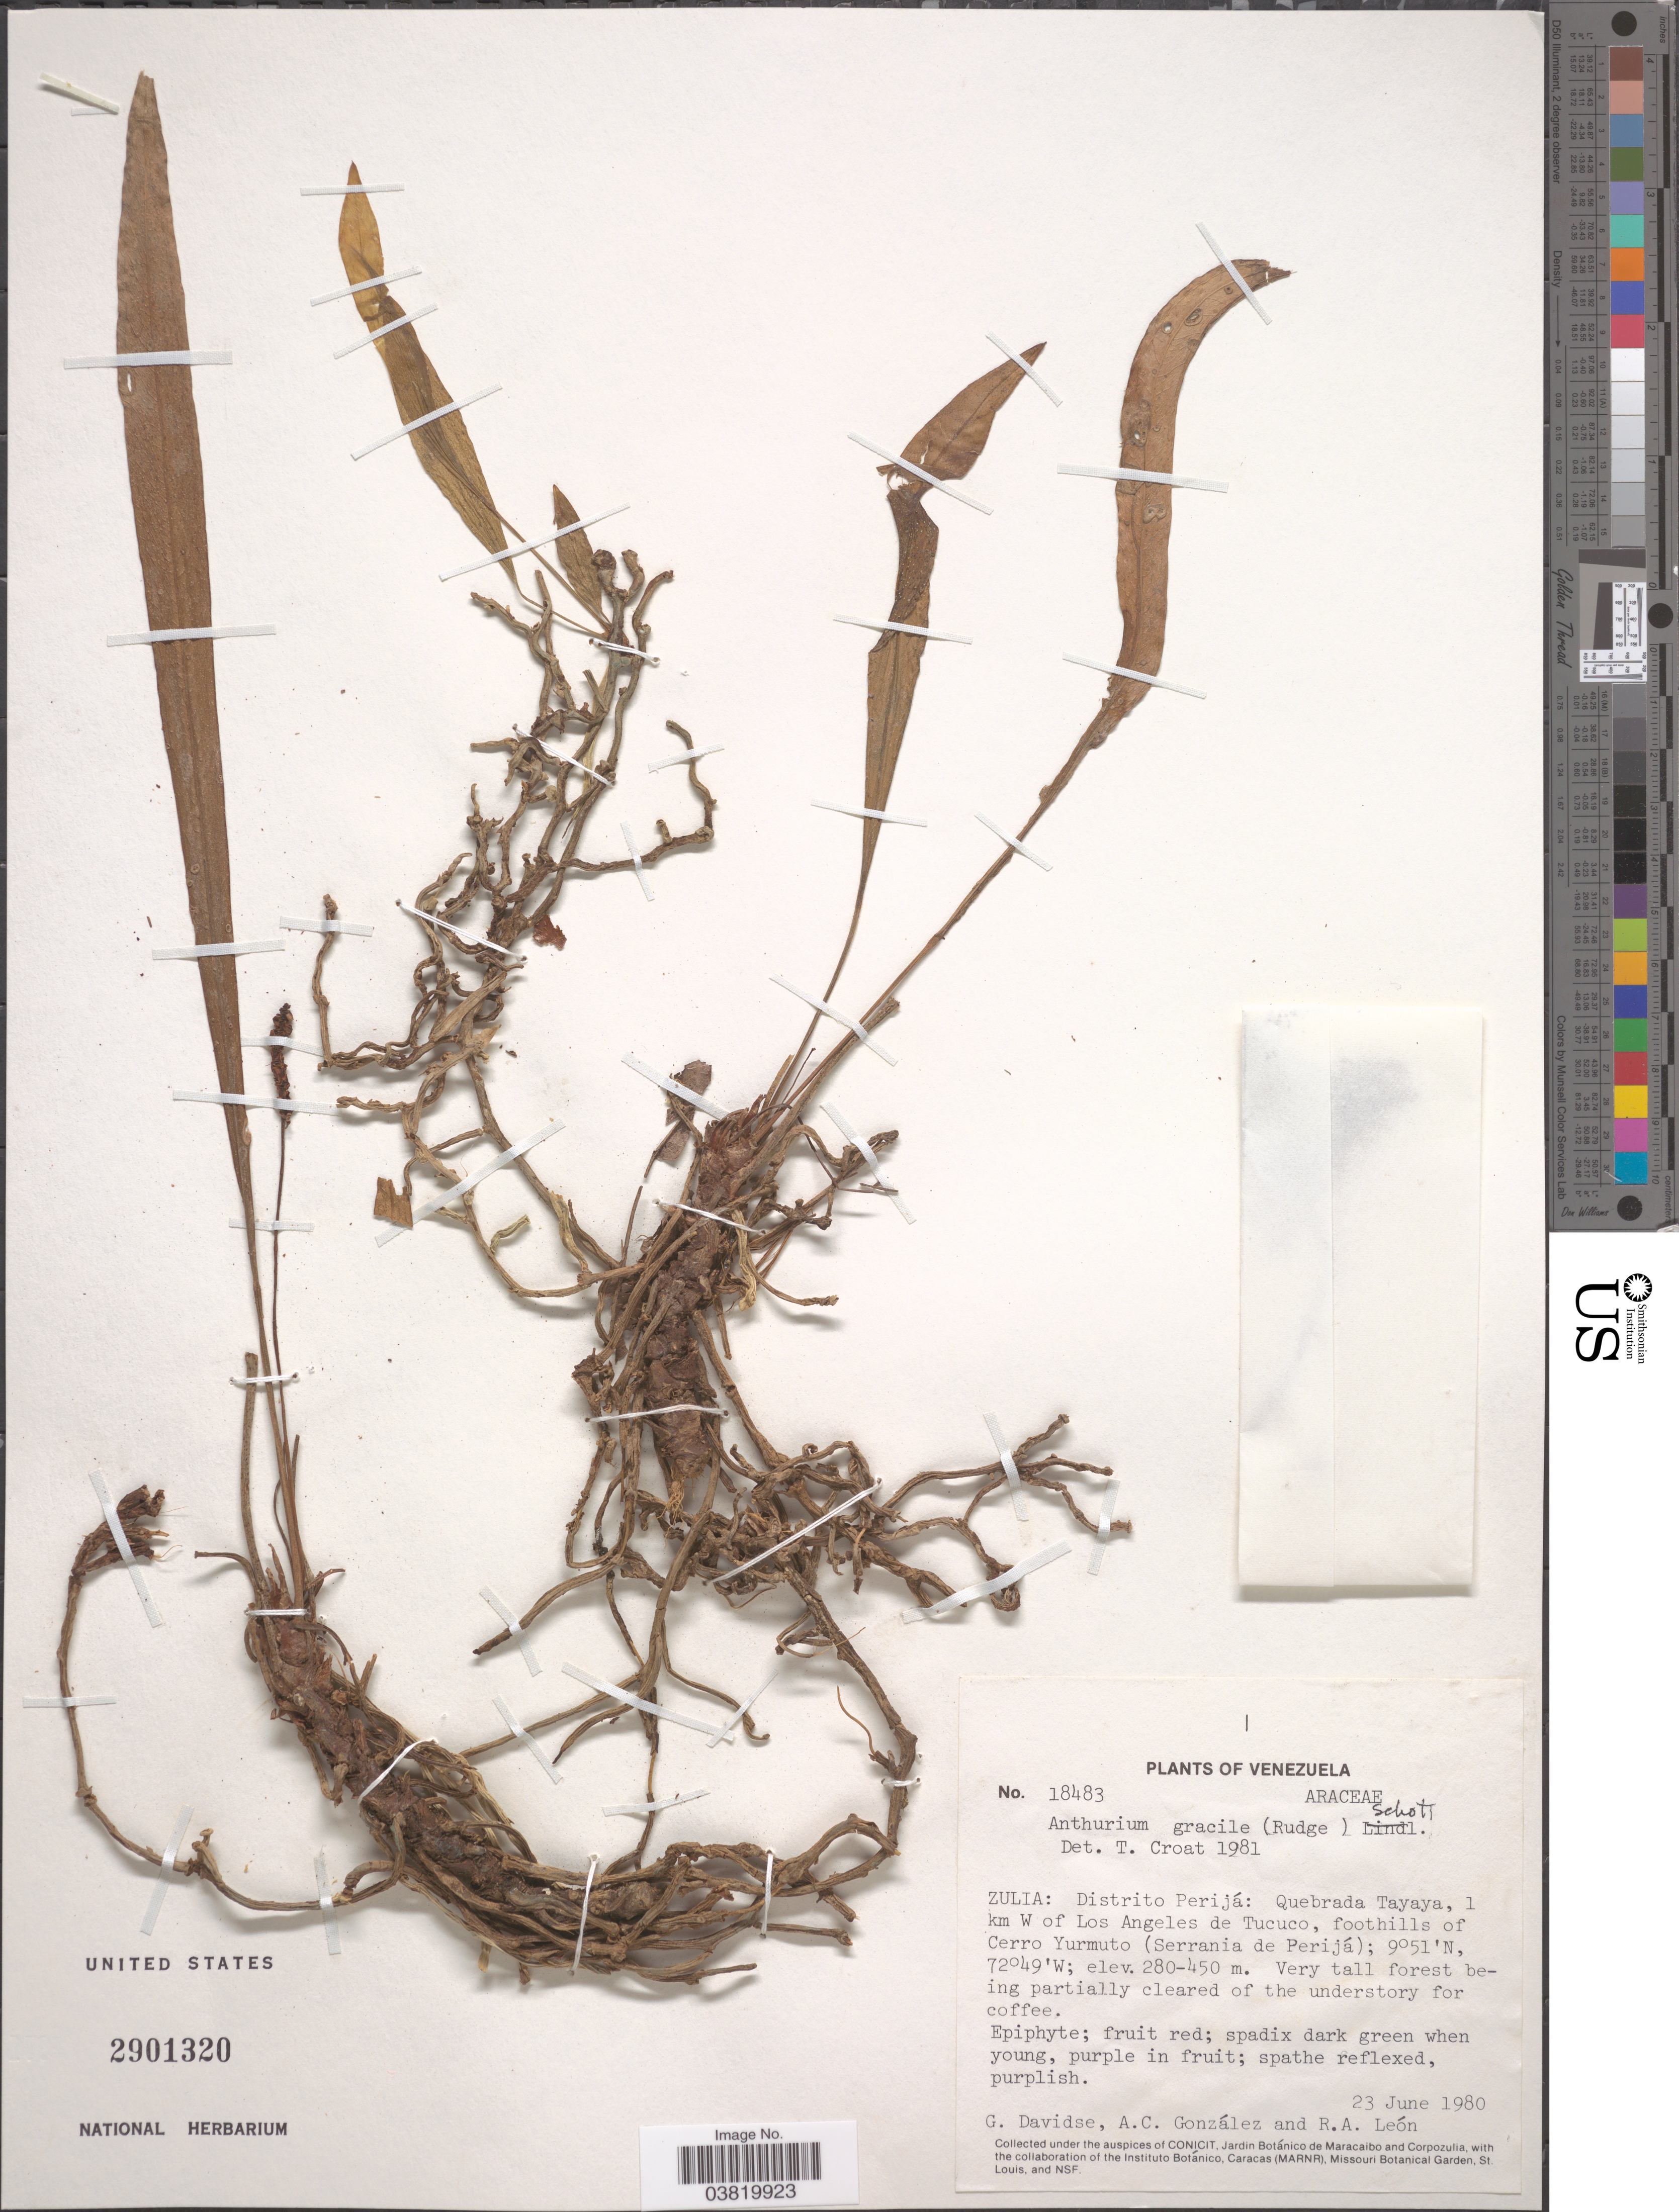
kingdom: Plantae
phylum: Tracheophyta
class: Liliopsida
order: Alismatales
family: Araceae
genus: Anthurium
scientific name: Anthurium gracile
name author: (Rudge) Schott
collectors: G. Davidse, A. C. González & R. A. León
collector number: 18483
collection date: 1980-06-23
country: Venezuela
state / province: Zulia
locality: Distrito Perijá: Quebrada Tayaya, 1 km W of Los Angeles de Tucuco, foothills of Cerro Yurmuto (Serrania de Perijá).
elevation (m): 280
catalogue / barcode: US 2901320